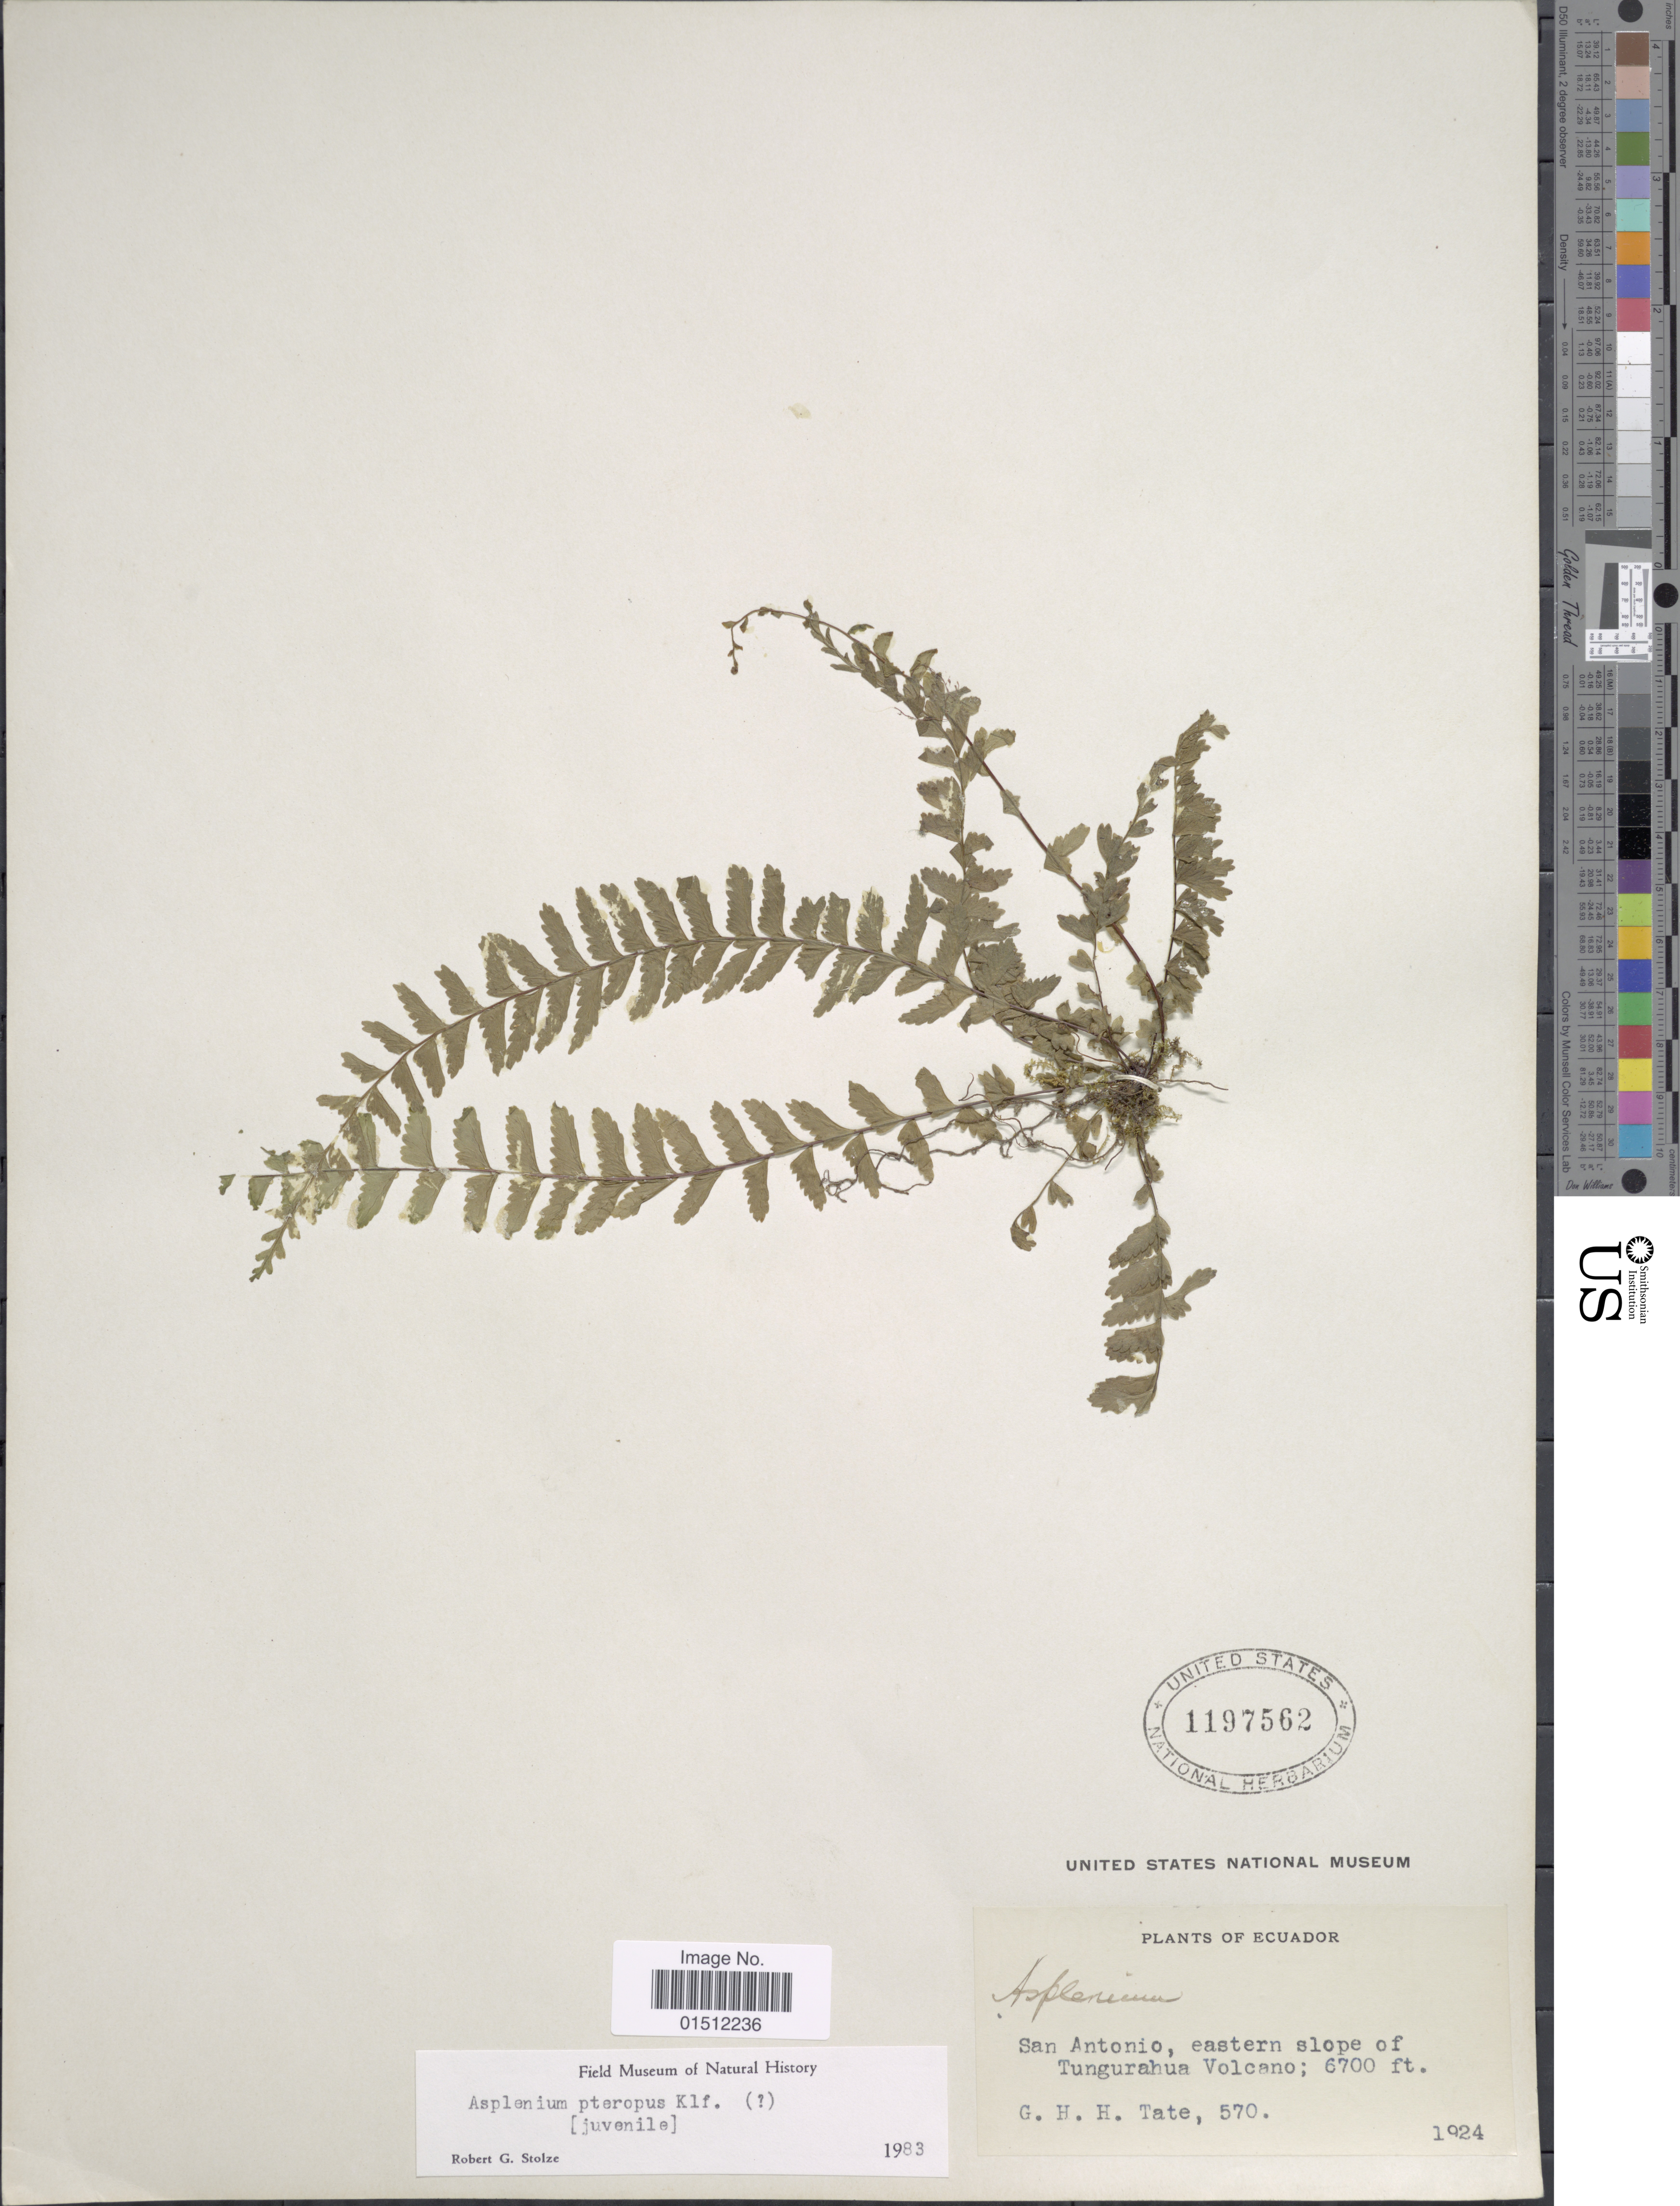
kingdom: Plantae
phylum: Tracheophyta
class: Polypodiopsida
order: Polypodiales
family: Aspleniaceae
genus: Asplenium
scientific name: Asplenium pteropus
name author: Kaulf.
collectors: G. H. H.Tate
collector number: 570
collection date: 1924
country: Ecuador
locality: San Antonio, eastern slope of Tungurahua Volcano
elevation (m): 2042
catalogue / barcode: US 1197562